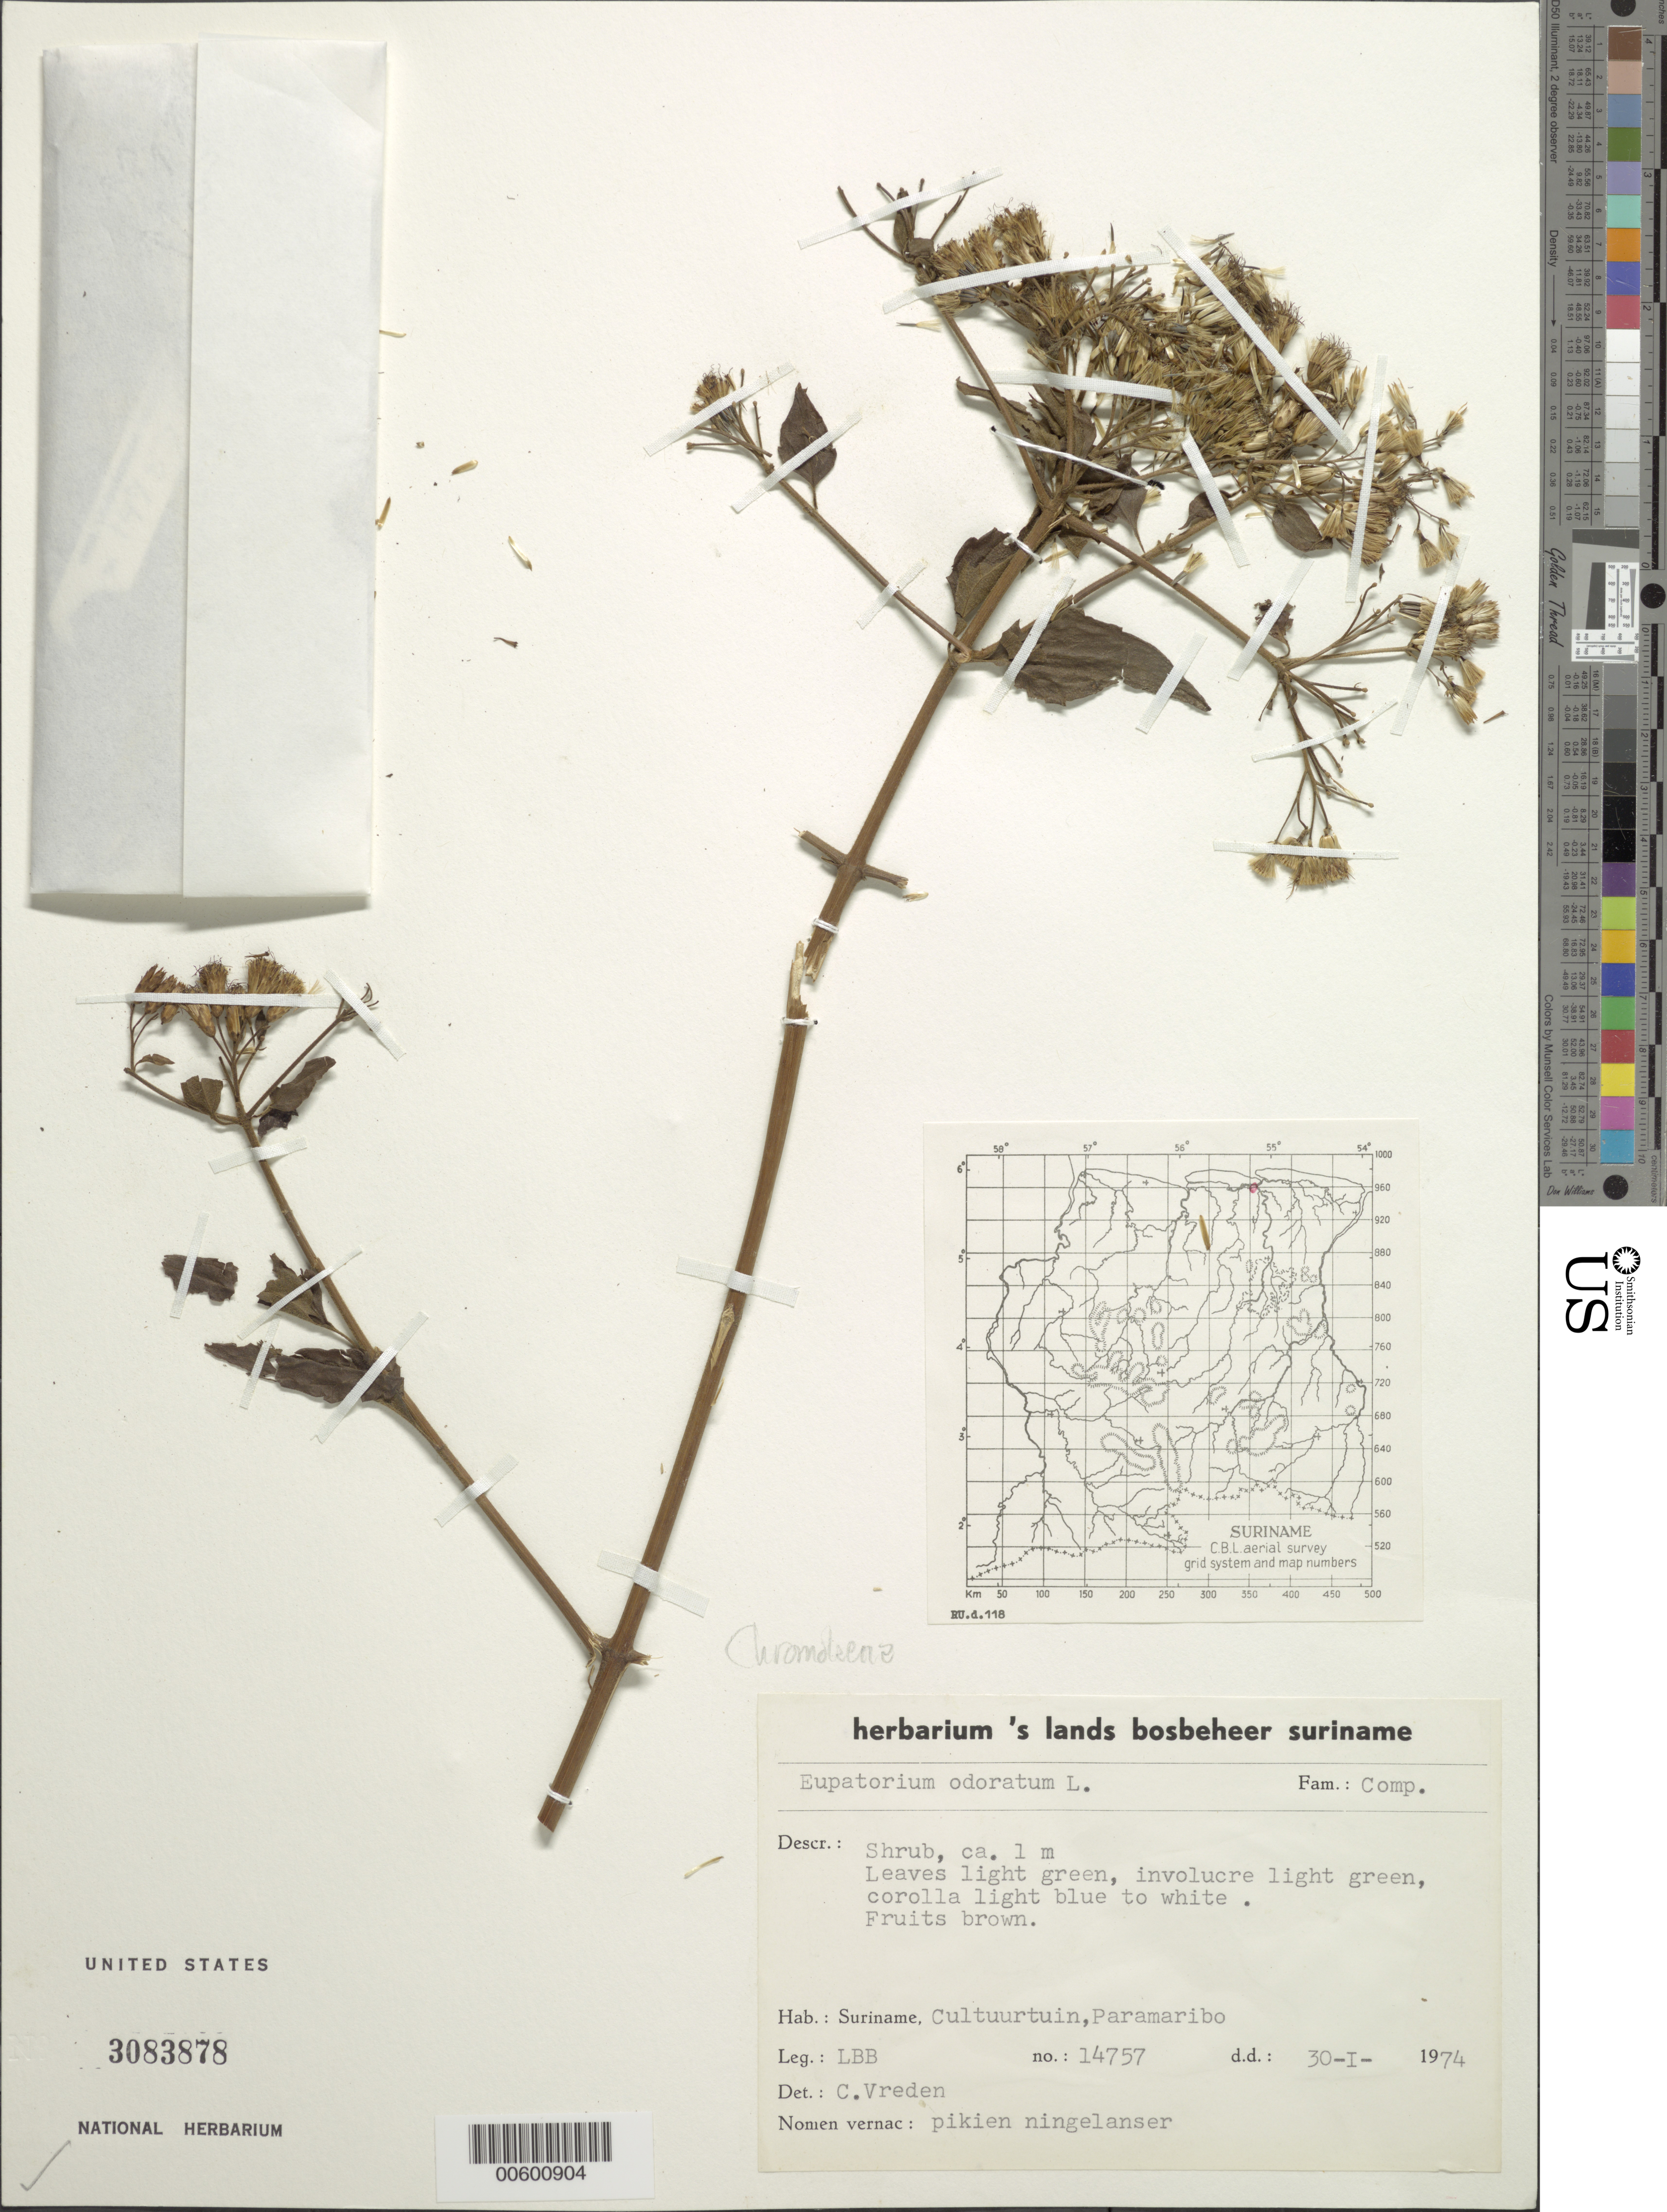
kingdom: Plantae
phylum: Tracheophyta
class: Magnoliopsida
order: Asterales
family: Asteraceae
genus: Chromolaena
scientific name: Chromolaena odorata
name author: (L.) R.M. King & H. Rob.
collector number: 14757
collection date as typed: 30-Jan-74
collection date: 1974-01-30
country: Suriname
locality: Cultuurtuin, Paramaribo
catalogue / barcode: US 3083878